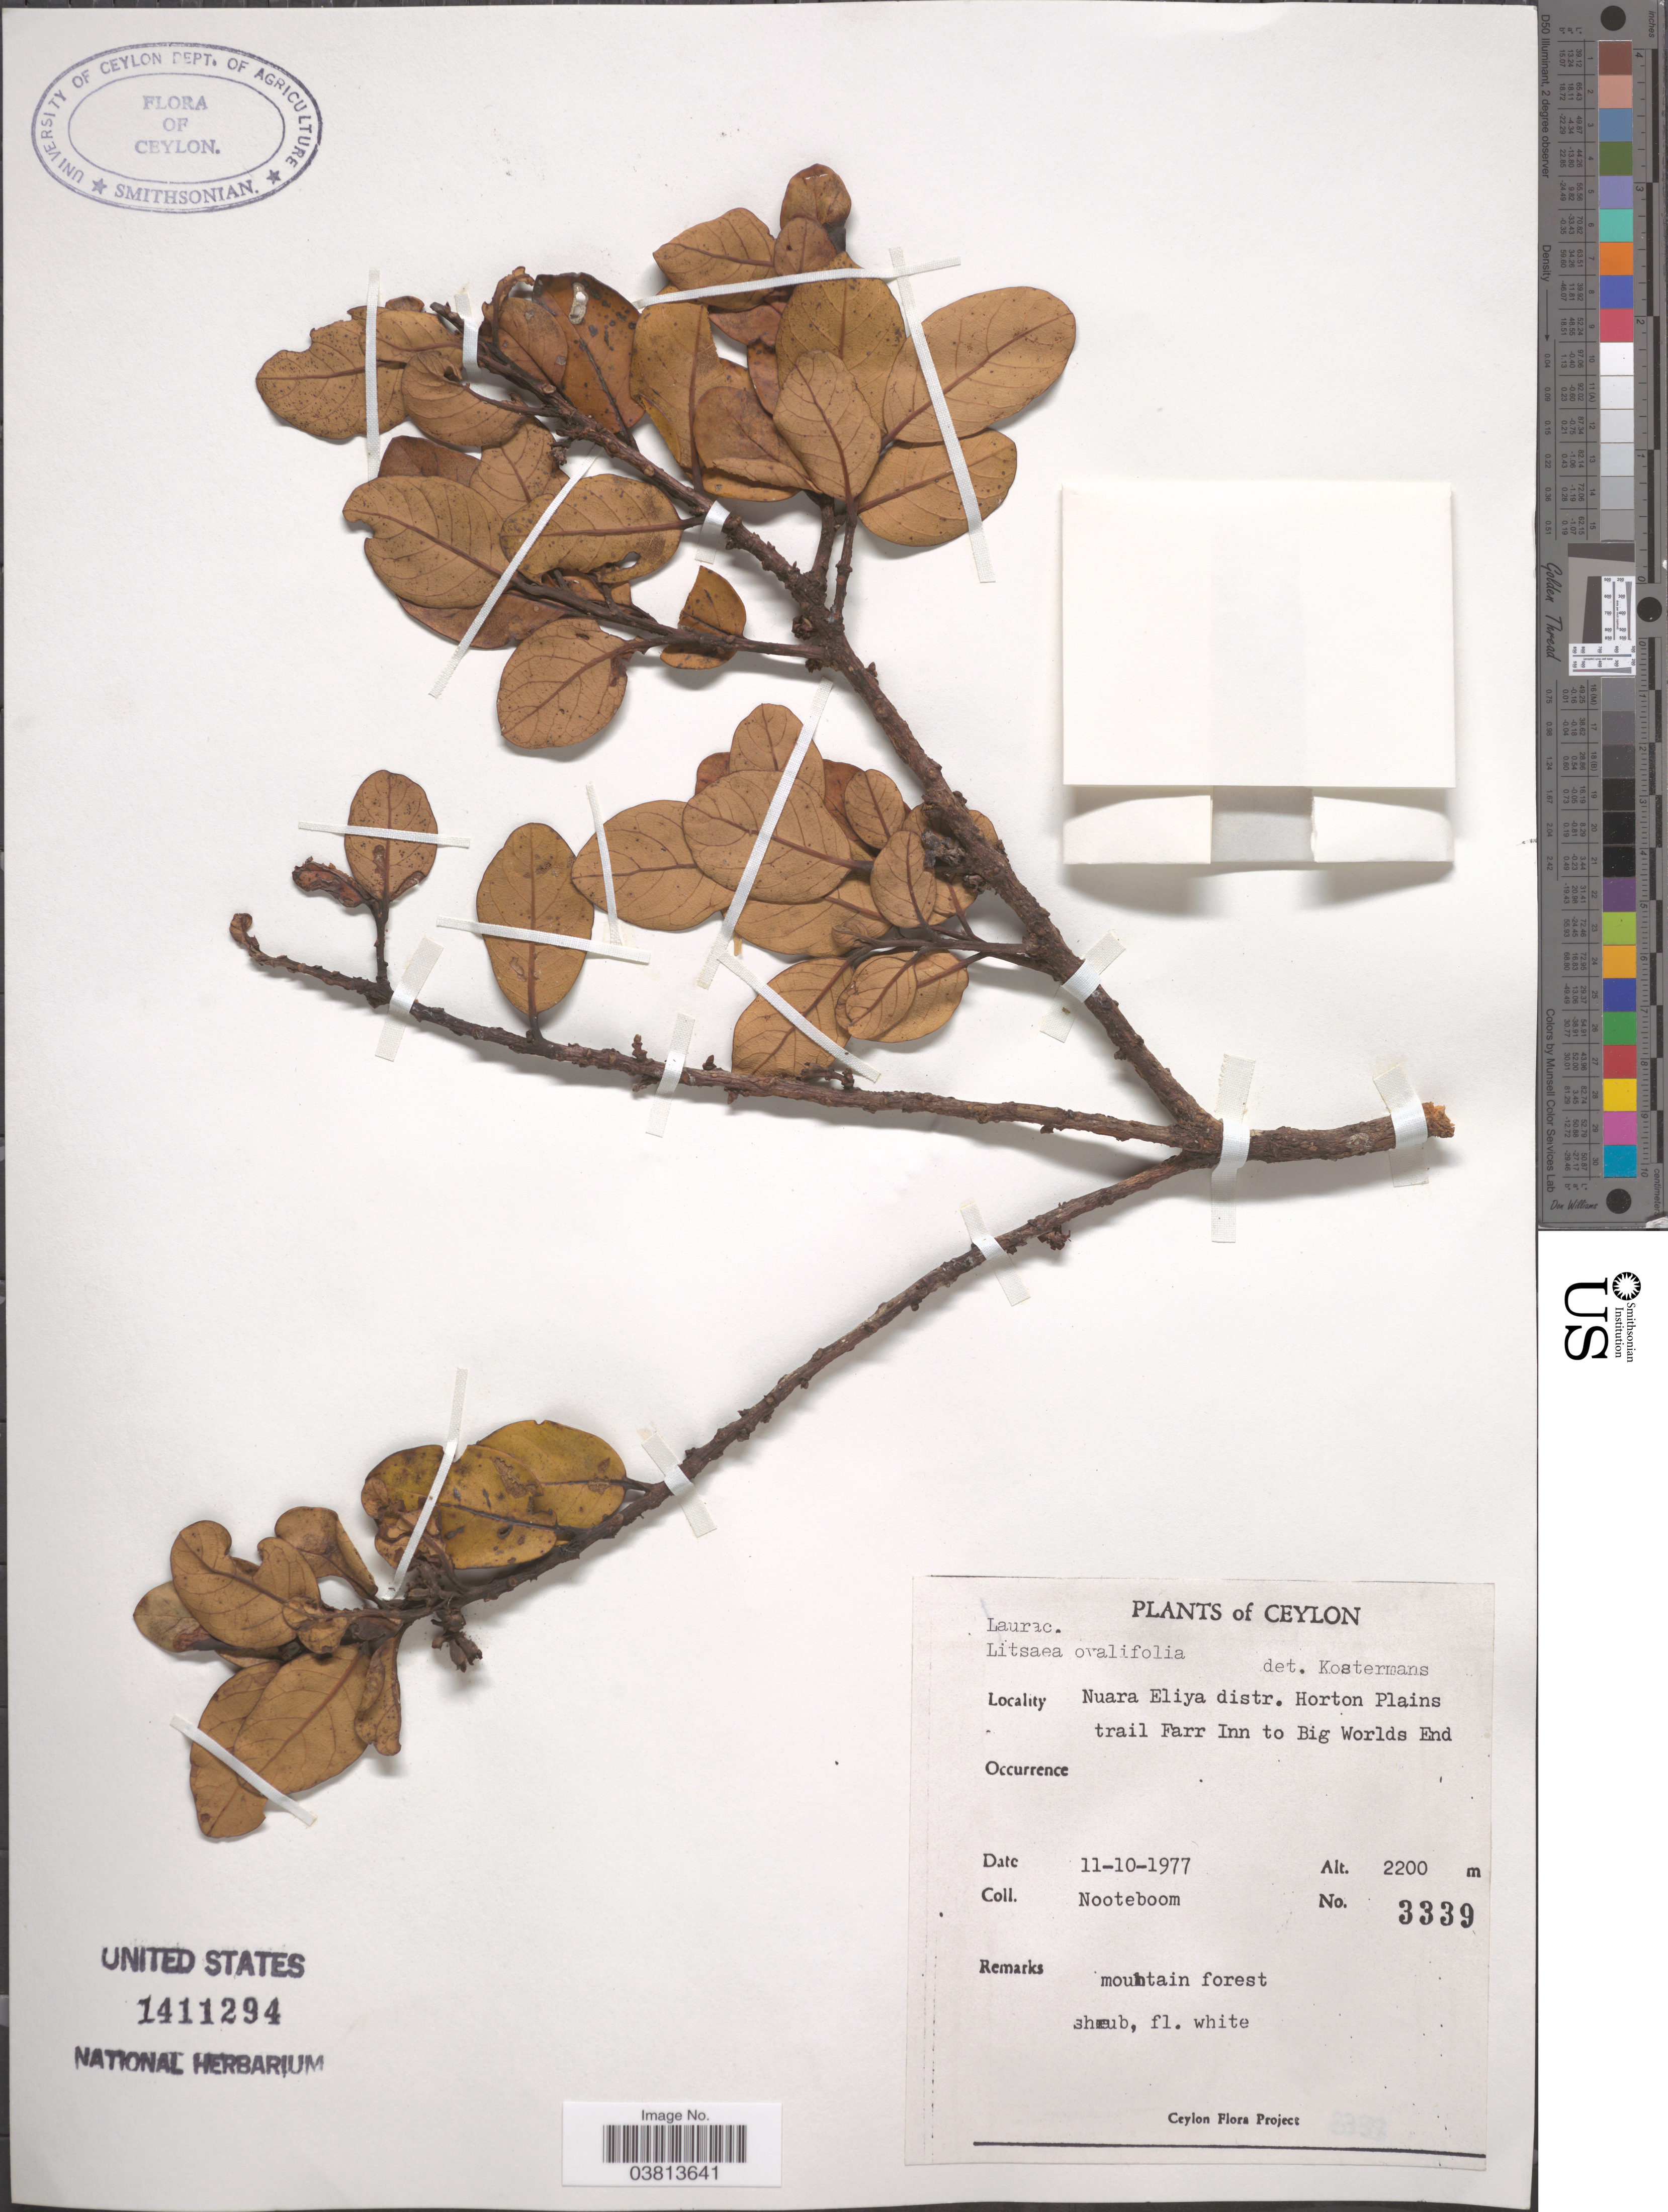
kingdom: Plantae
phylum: Tracheophyta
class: Magnoliopsida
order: Laurales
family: Lauraceae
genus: Litsea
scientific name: Litsea ovalifolia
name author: (Wight) Trimen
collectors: Nooteboom, --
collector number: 3339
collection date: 1977-10-11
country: Sri Lanka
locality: Ceylon. Nuara Eliya distr. Horton Plains trail Farr Inn to Big Worlds End.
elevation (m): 2200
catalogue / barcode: US 1411294